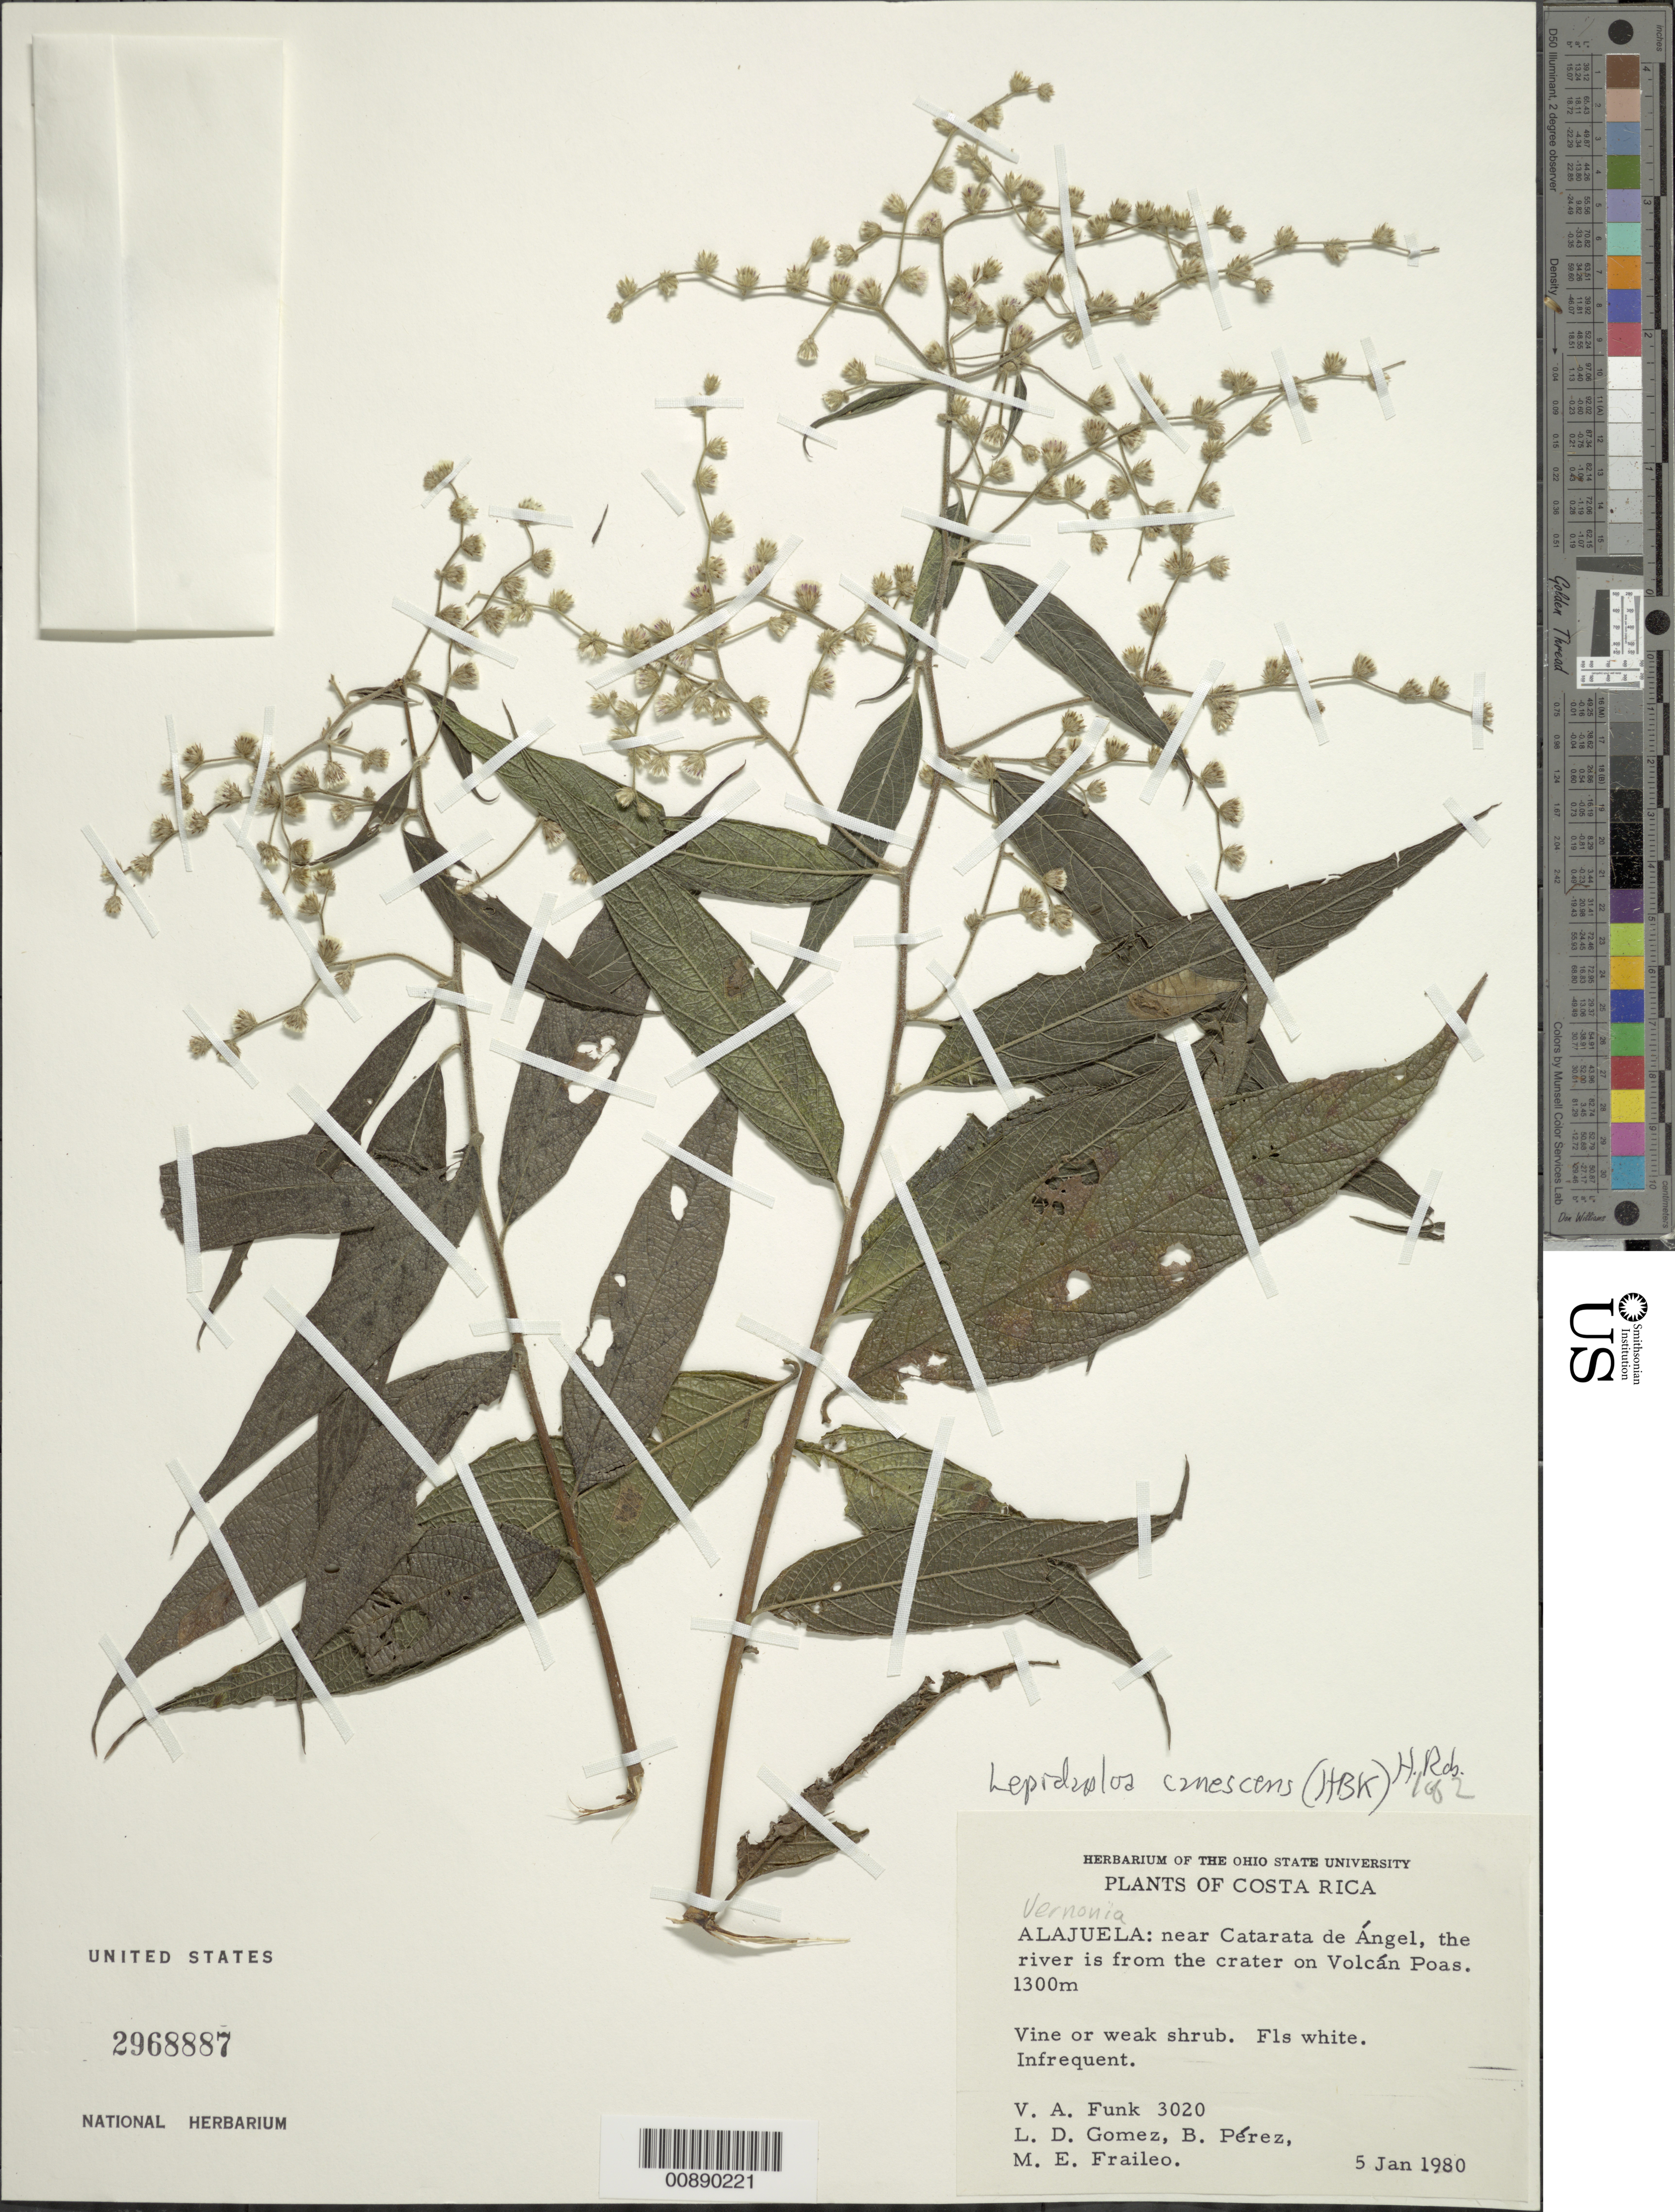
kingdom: Plantae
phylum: Tracheophyta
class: Magnoliopsida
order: Asterales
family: Asteraceae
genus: Lepidaploa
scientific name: Lepidaploa canescens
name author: (Kunth) H. Rob.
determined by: Robinson, Harold E., (US)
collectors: V. Funk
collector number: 3020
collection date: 1980-01-05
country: Costa Rica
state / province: Alajuela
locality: Alajuela, near Catarata de Angel, from the crater on Volcán Poas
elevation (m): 1300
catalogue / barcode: US 2968887